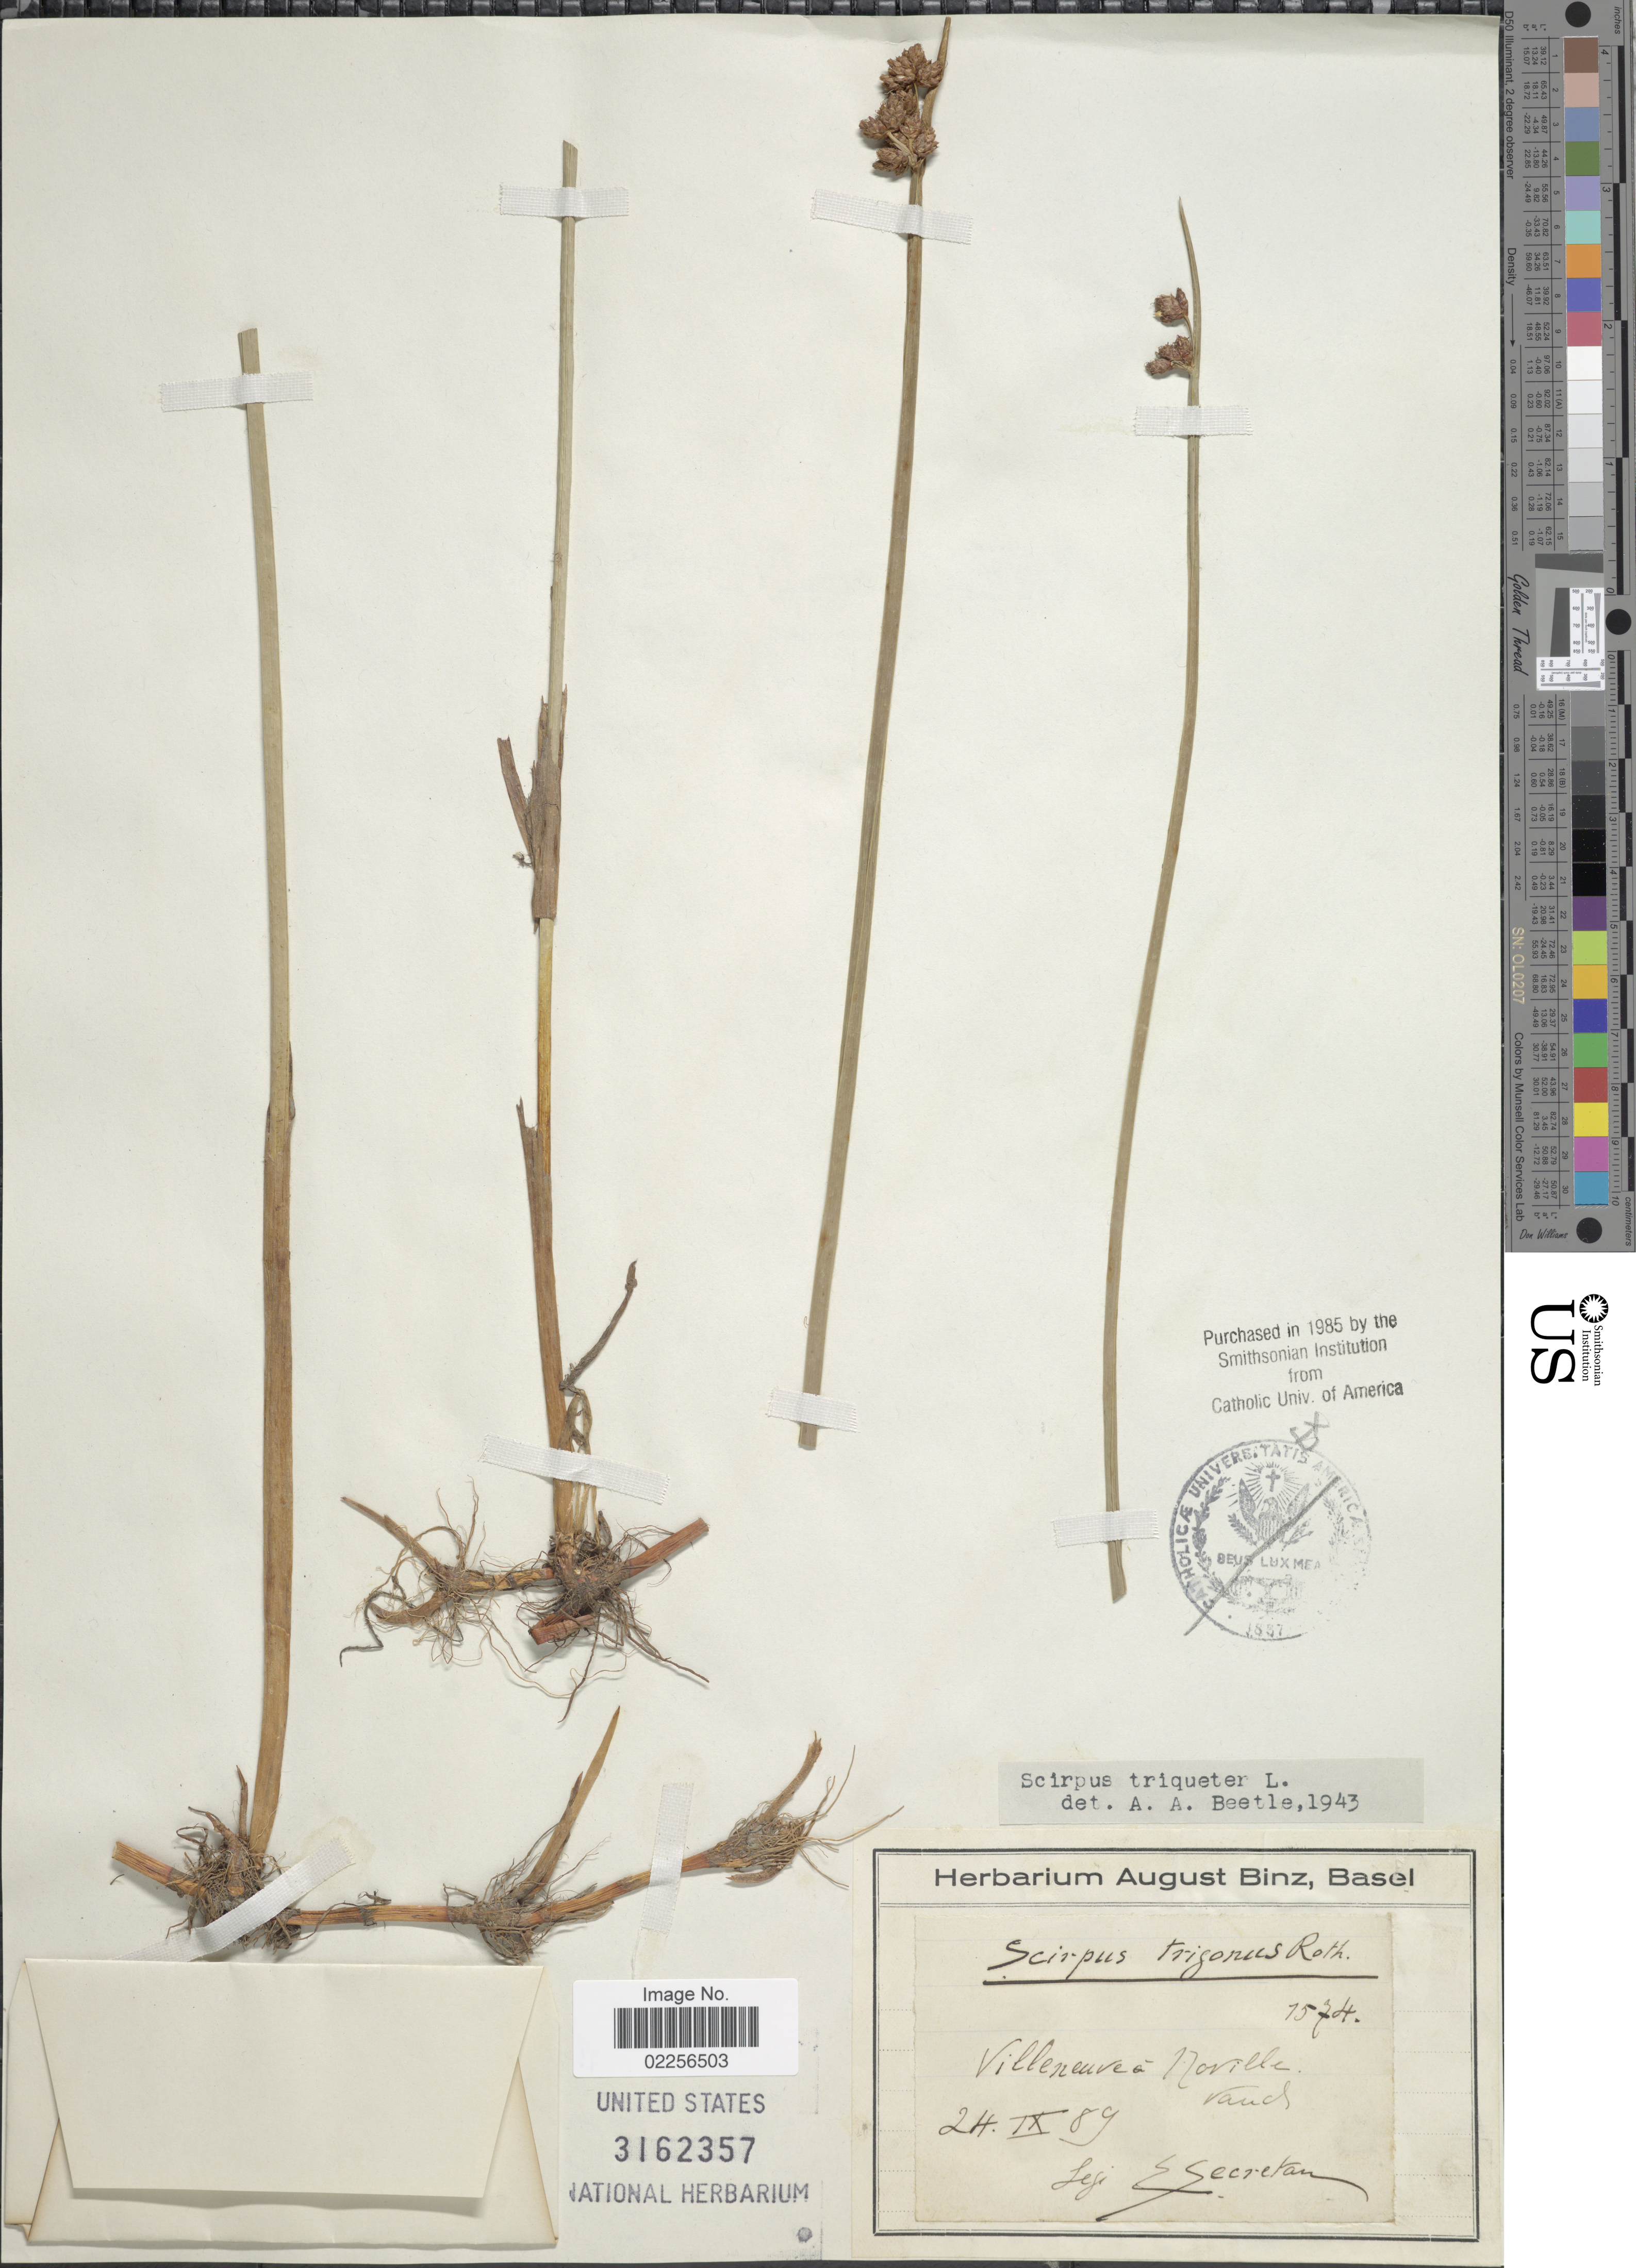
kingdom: Plantae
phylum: Tracheophyta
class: Liliopsida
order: Poales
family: Cyperaceae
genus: Schoenoplectus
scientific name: Schoenoplectus triqueter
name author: (L.) Palla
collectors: E. Secretan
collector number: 1574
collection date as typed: Transcribed d/m/y: 24/9/89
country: Switzerland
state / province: Vaud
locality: Villeneuve a Noville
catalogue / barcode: US 3162357